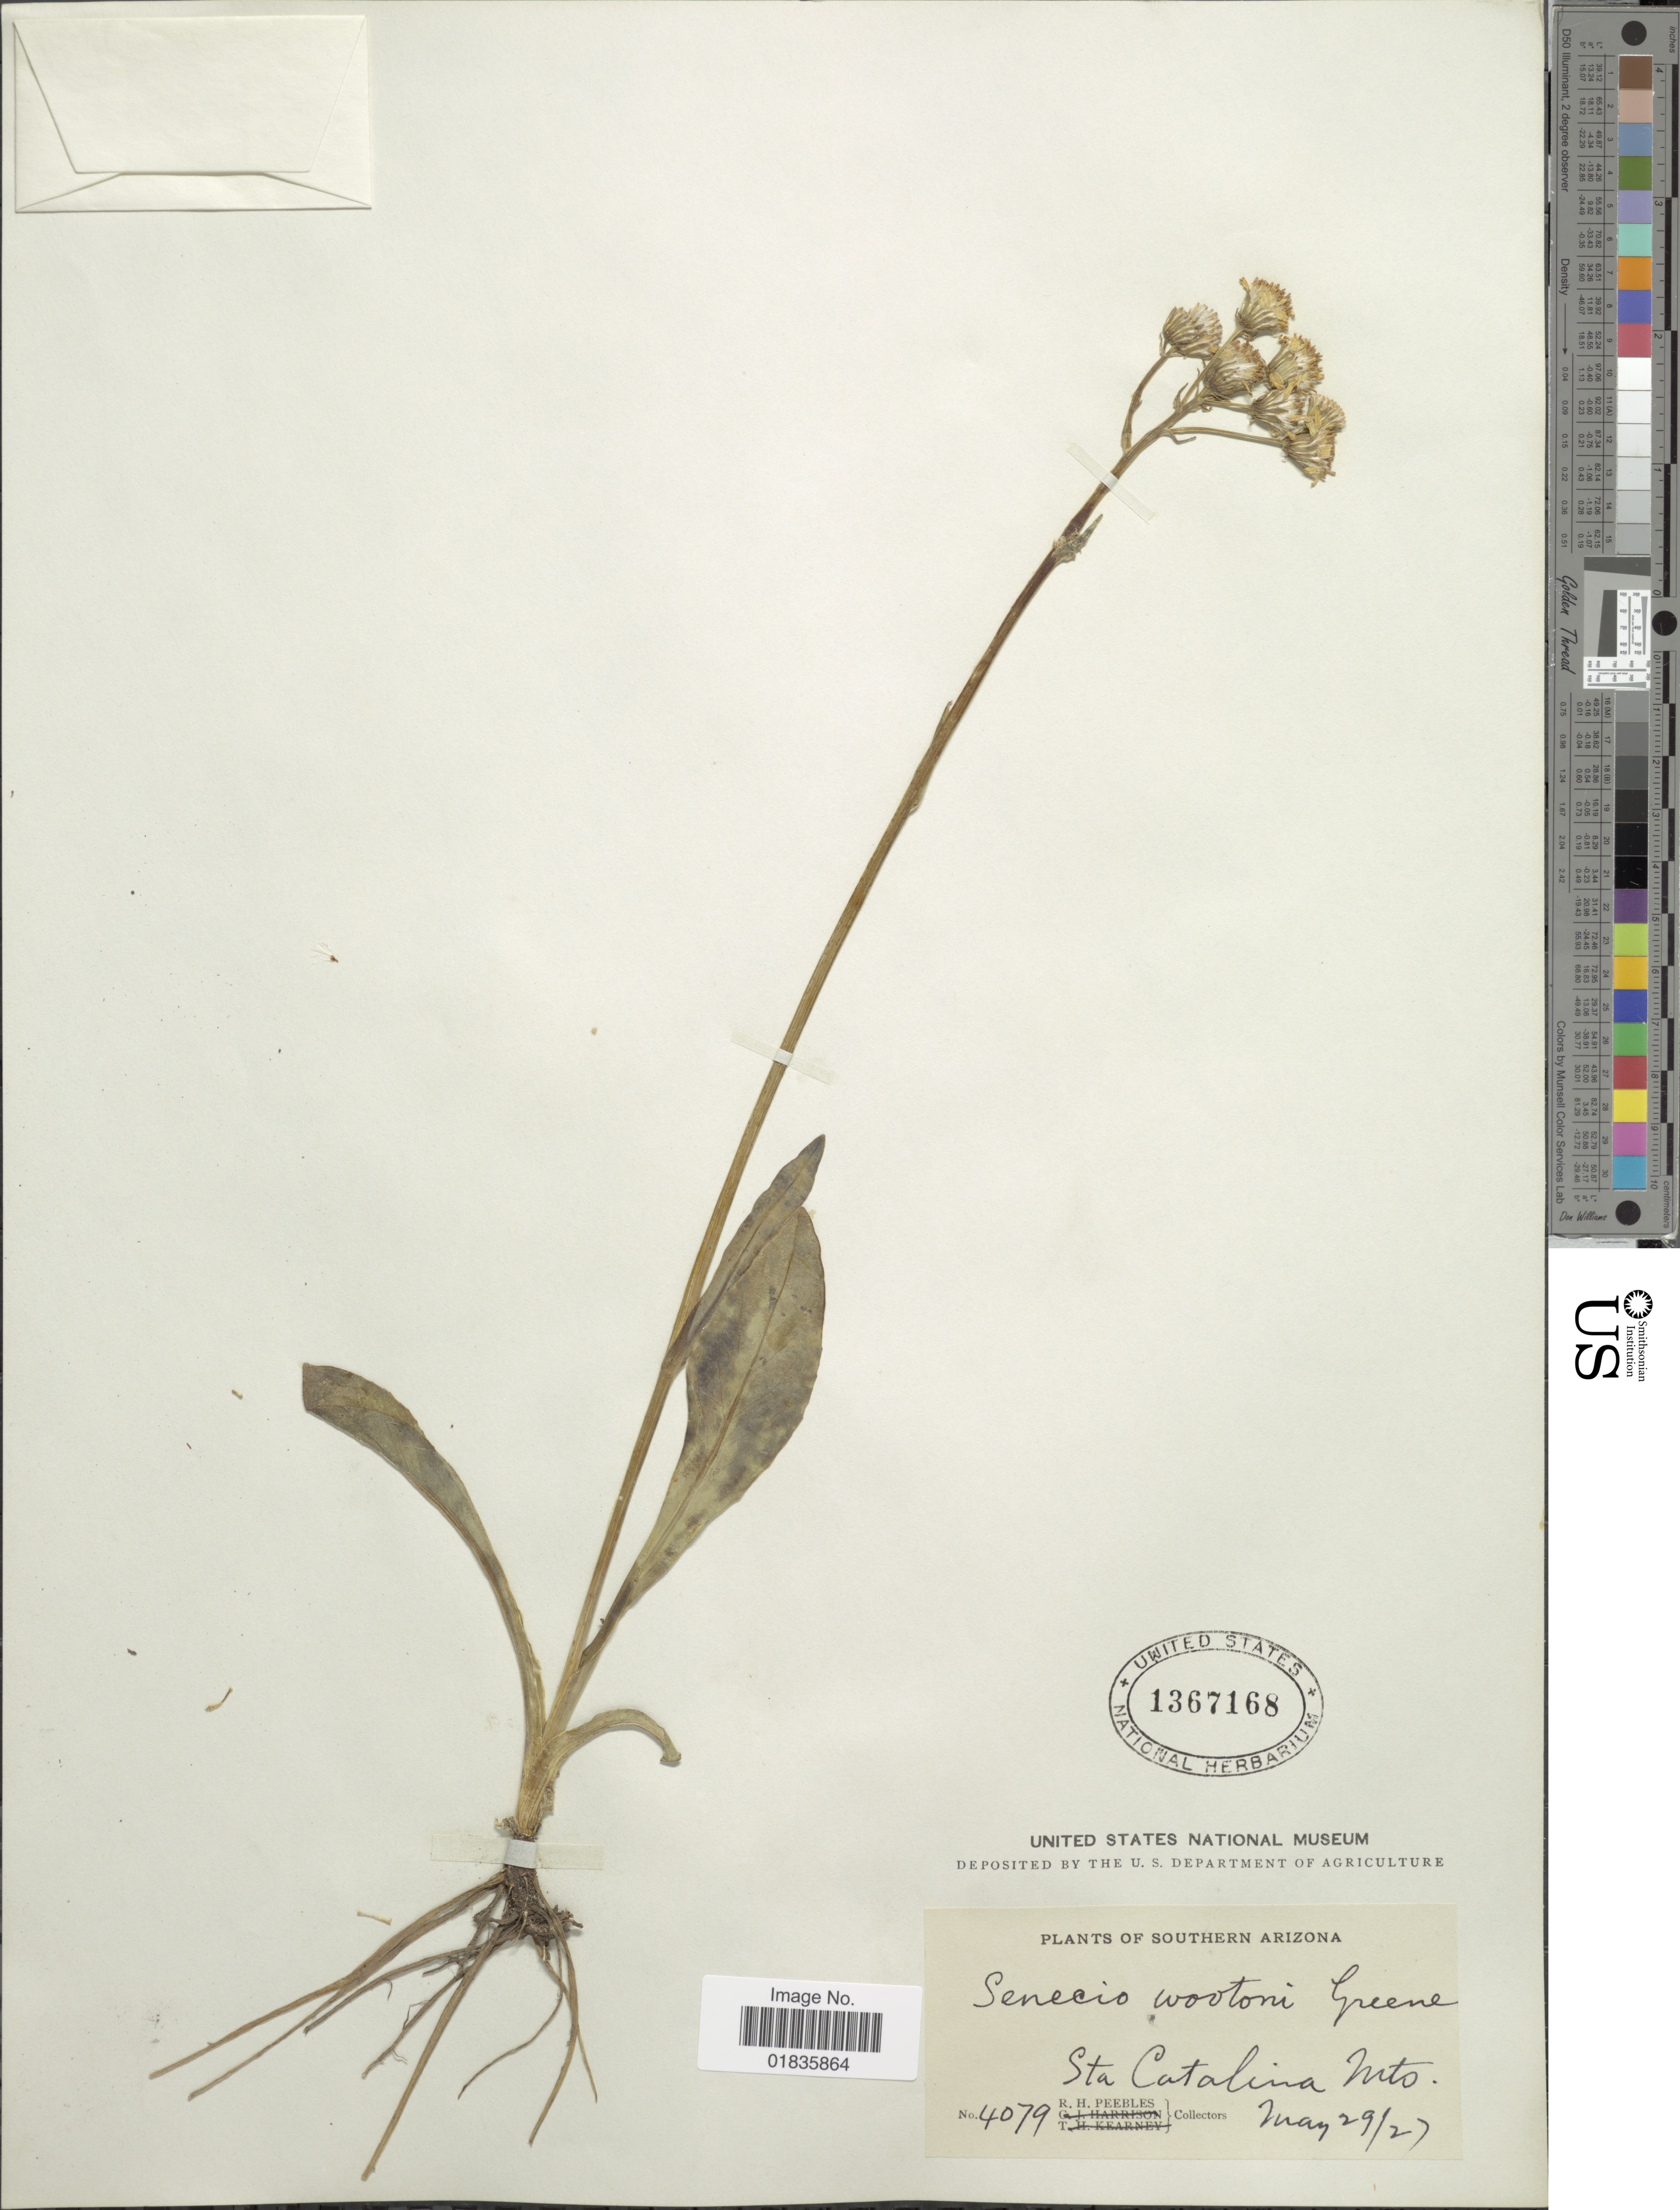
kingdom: Plantae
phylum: Tracheophyta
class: Magnoliopsida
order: Asterales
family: Asteraceae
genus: Senecio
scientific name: Senecio wootonii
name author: Greene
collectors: R. H. Peebles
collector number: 4079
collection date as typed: Transcribed d/m/y: 29/5/27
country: United States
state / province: Arizona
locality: Southern Arizona, Sta Catalina Mts.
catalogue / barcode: US 1367168